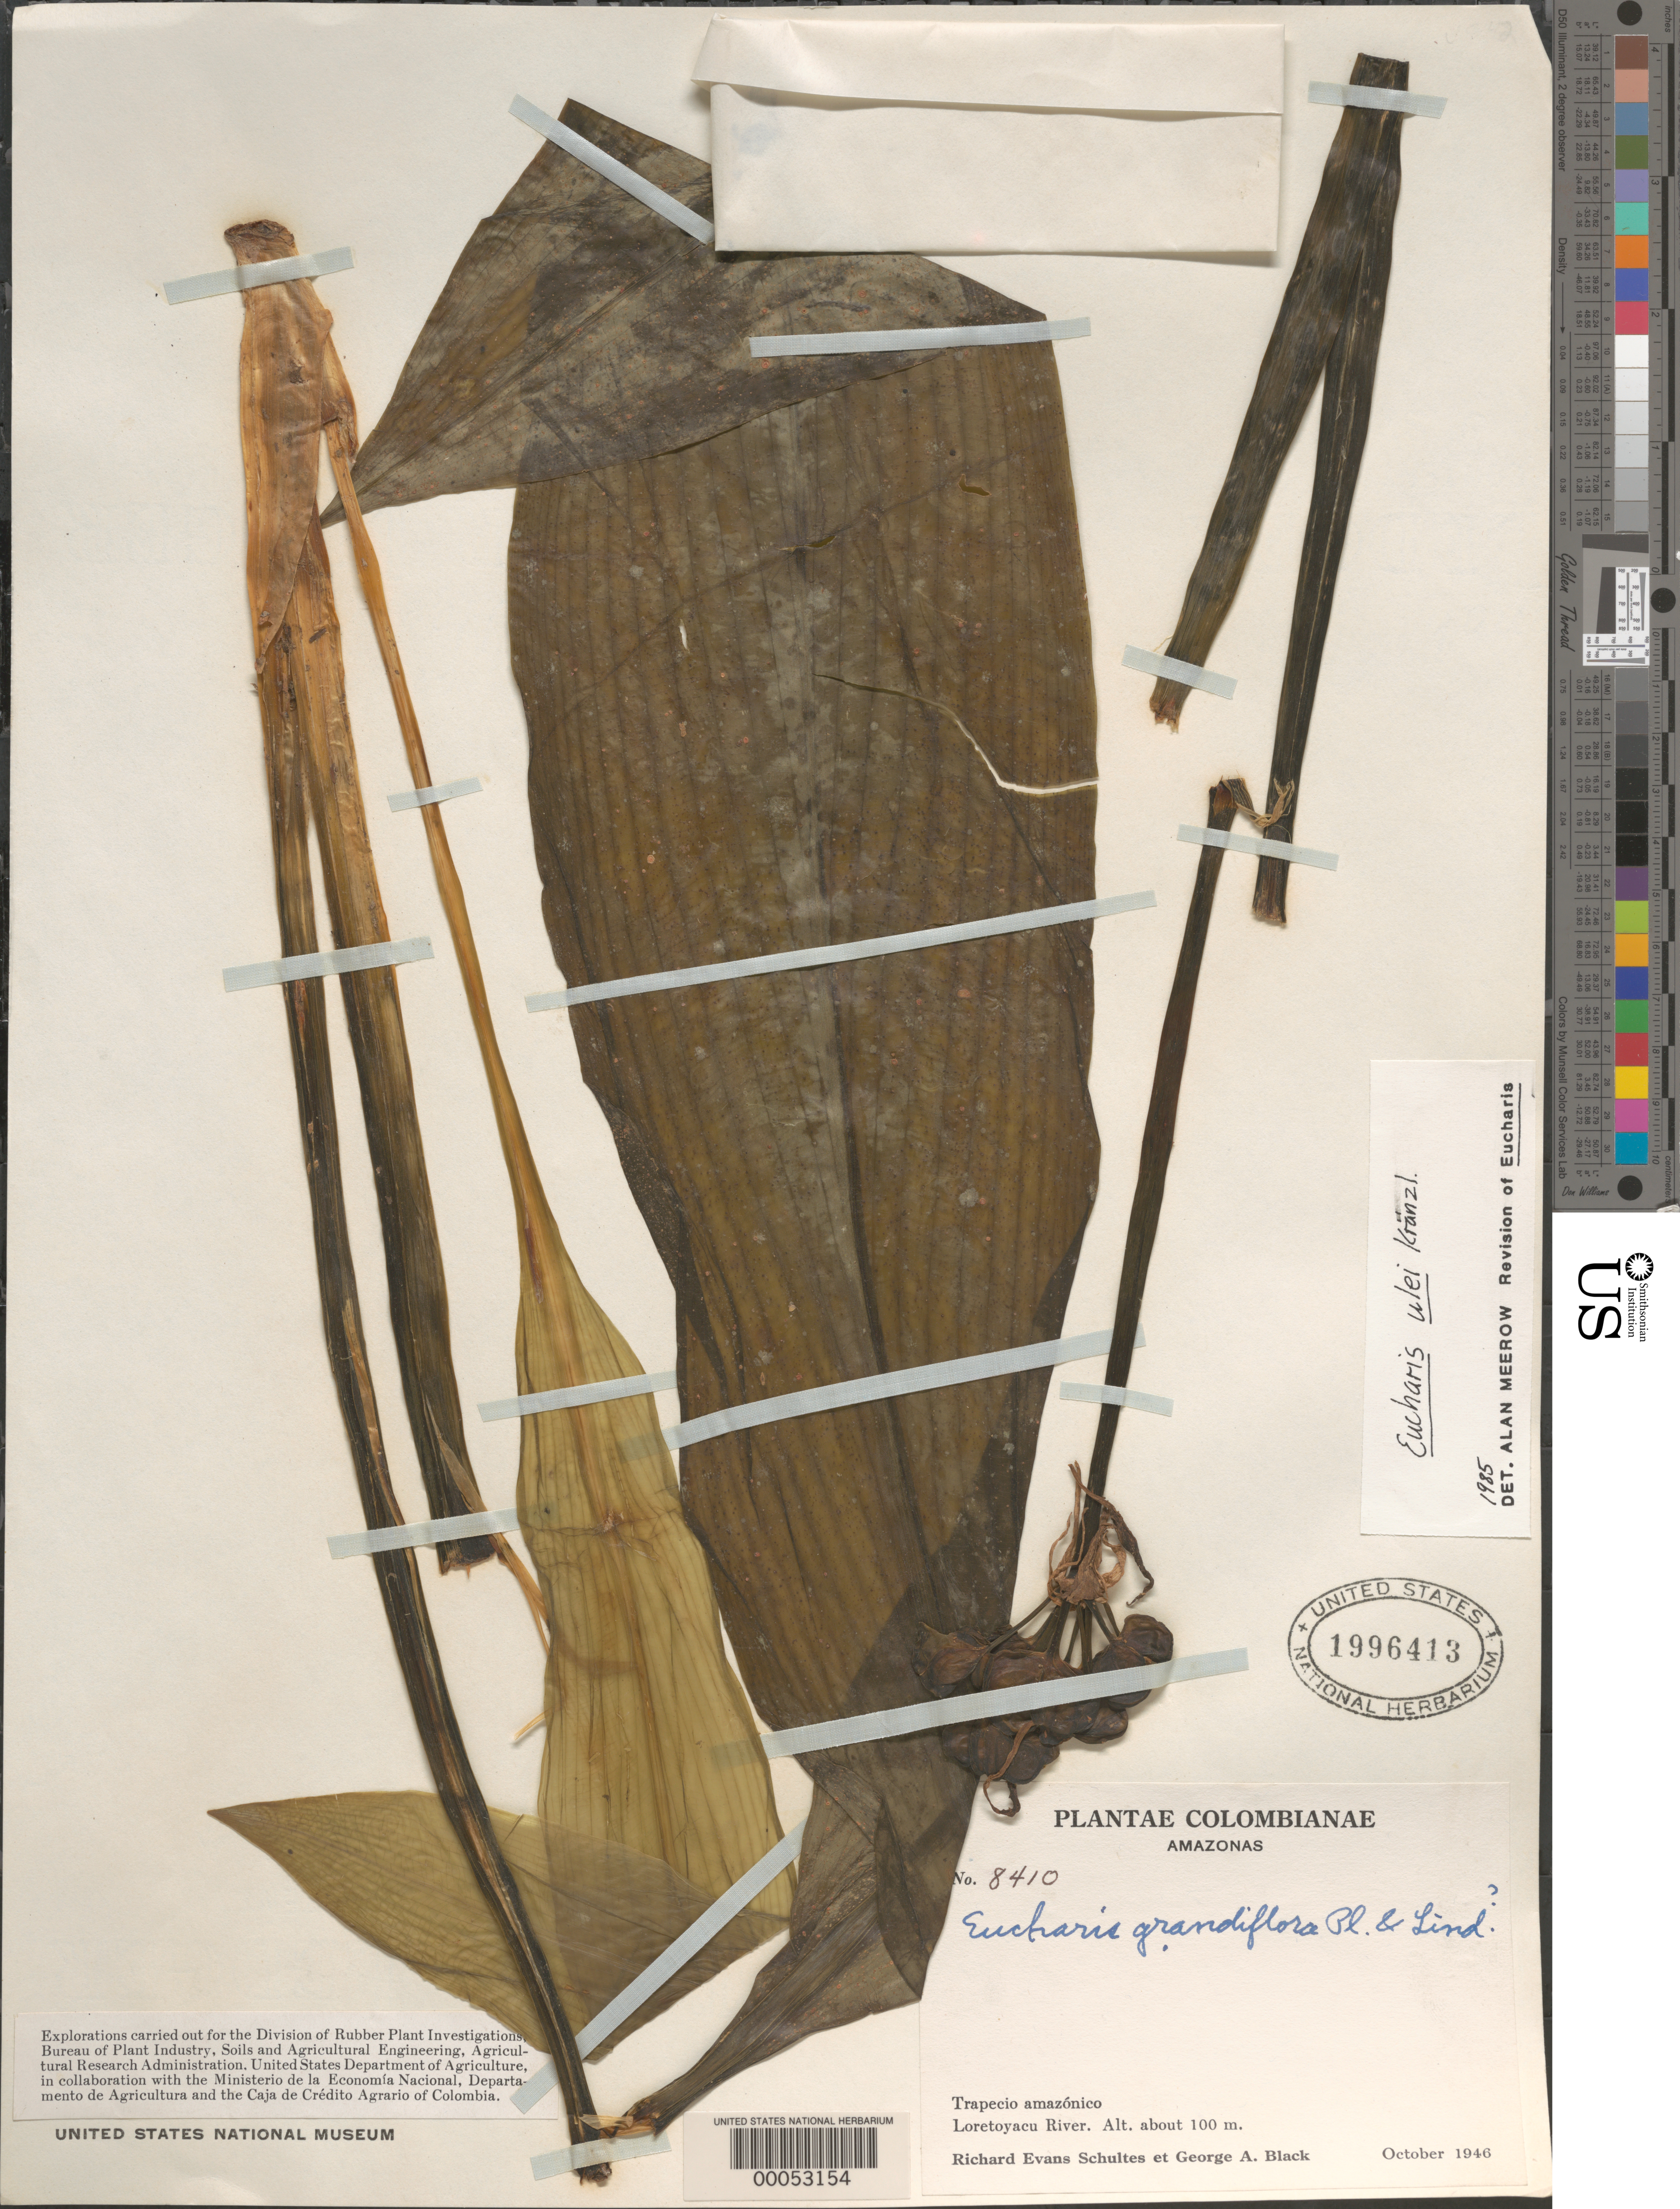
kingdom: Plantae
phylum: Tracheophyta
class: Liliopsida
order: Asparagales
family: Amaryllidaceae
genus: Eucharis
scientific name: Eucharis ulei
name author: Kranzl.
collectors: R. E. Schultes & G. A. Black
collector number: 8410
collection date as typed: Oct 1946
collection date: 1946-10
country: Colombia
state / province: Amazônas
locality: Loreta-Yacu River.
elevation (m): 100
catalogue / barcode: US 1996413